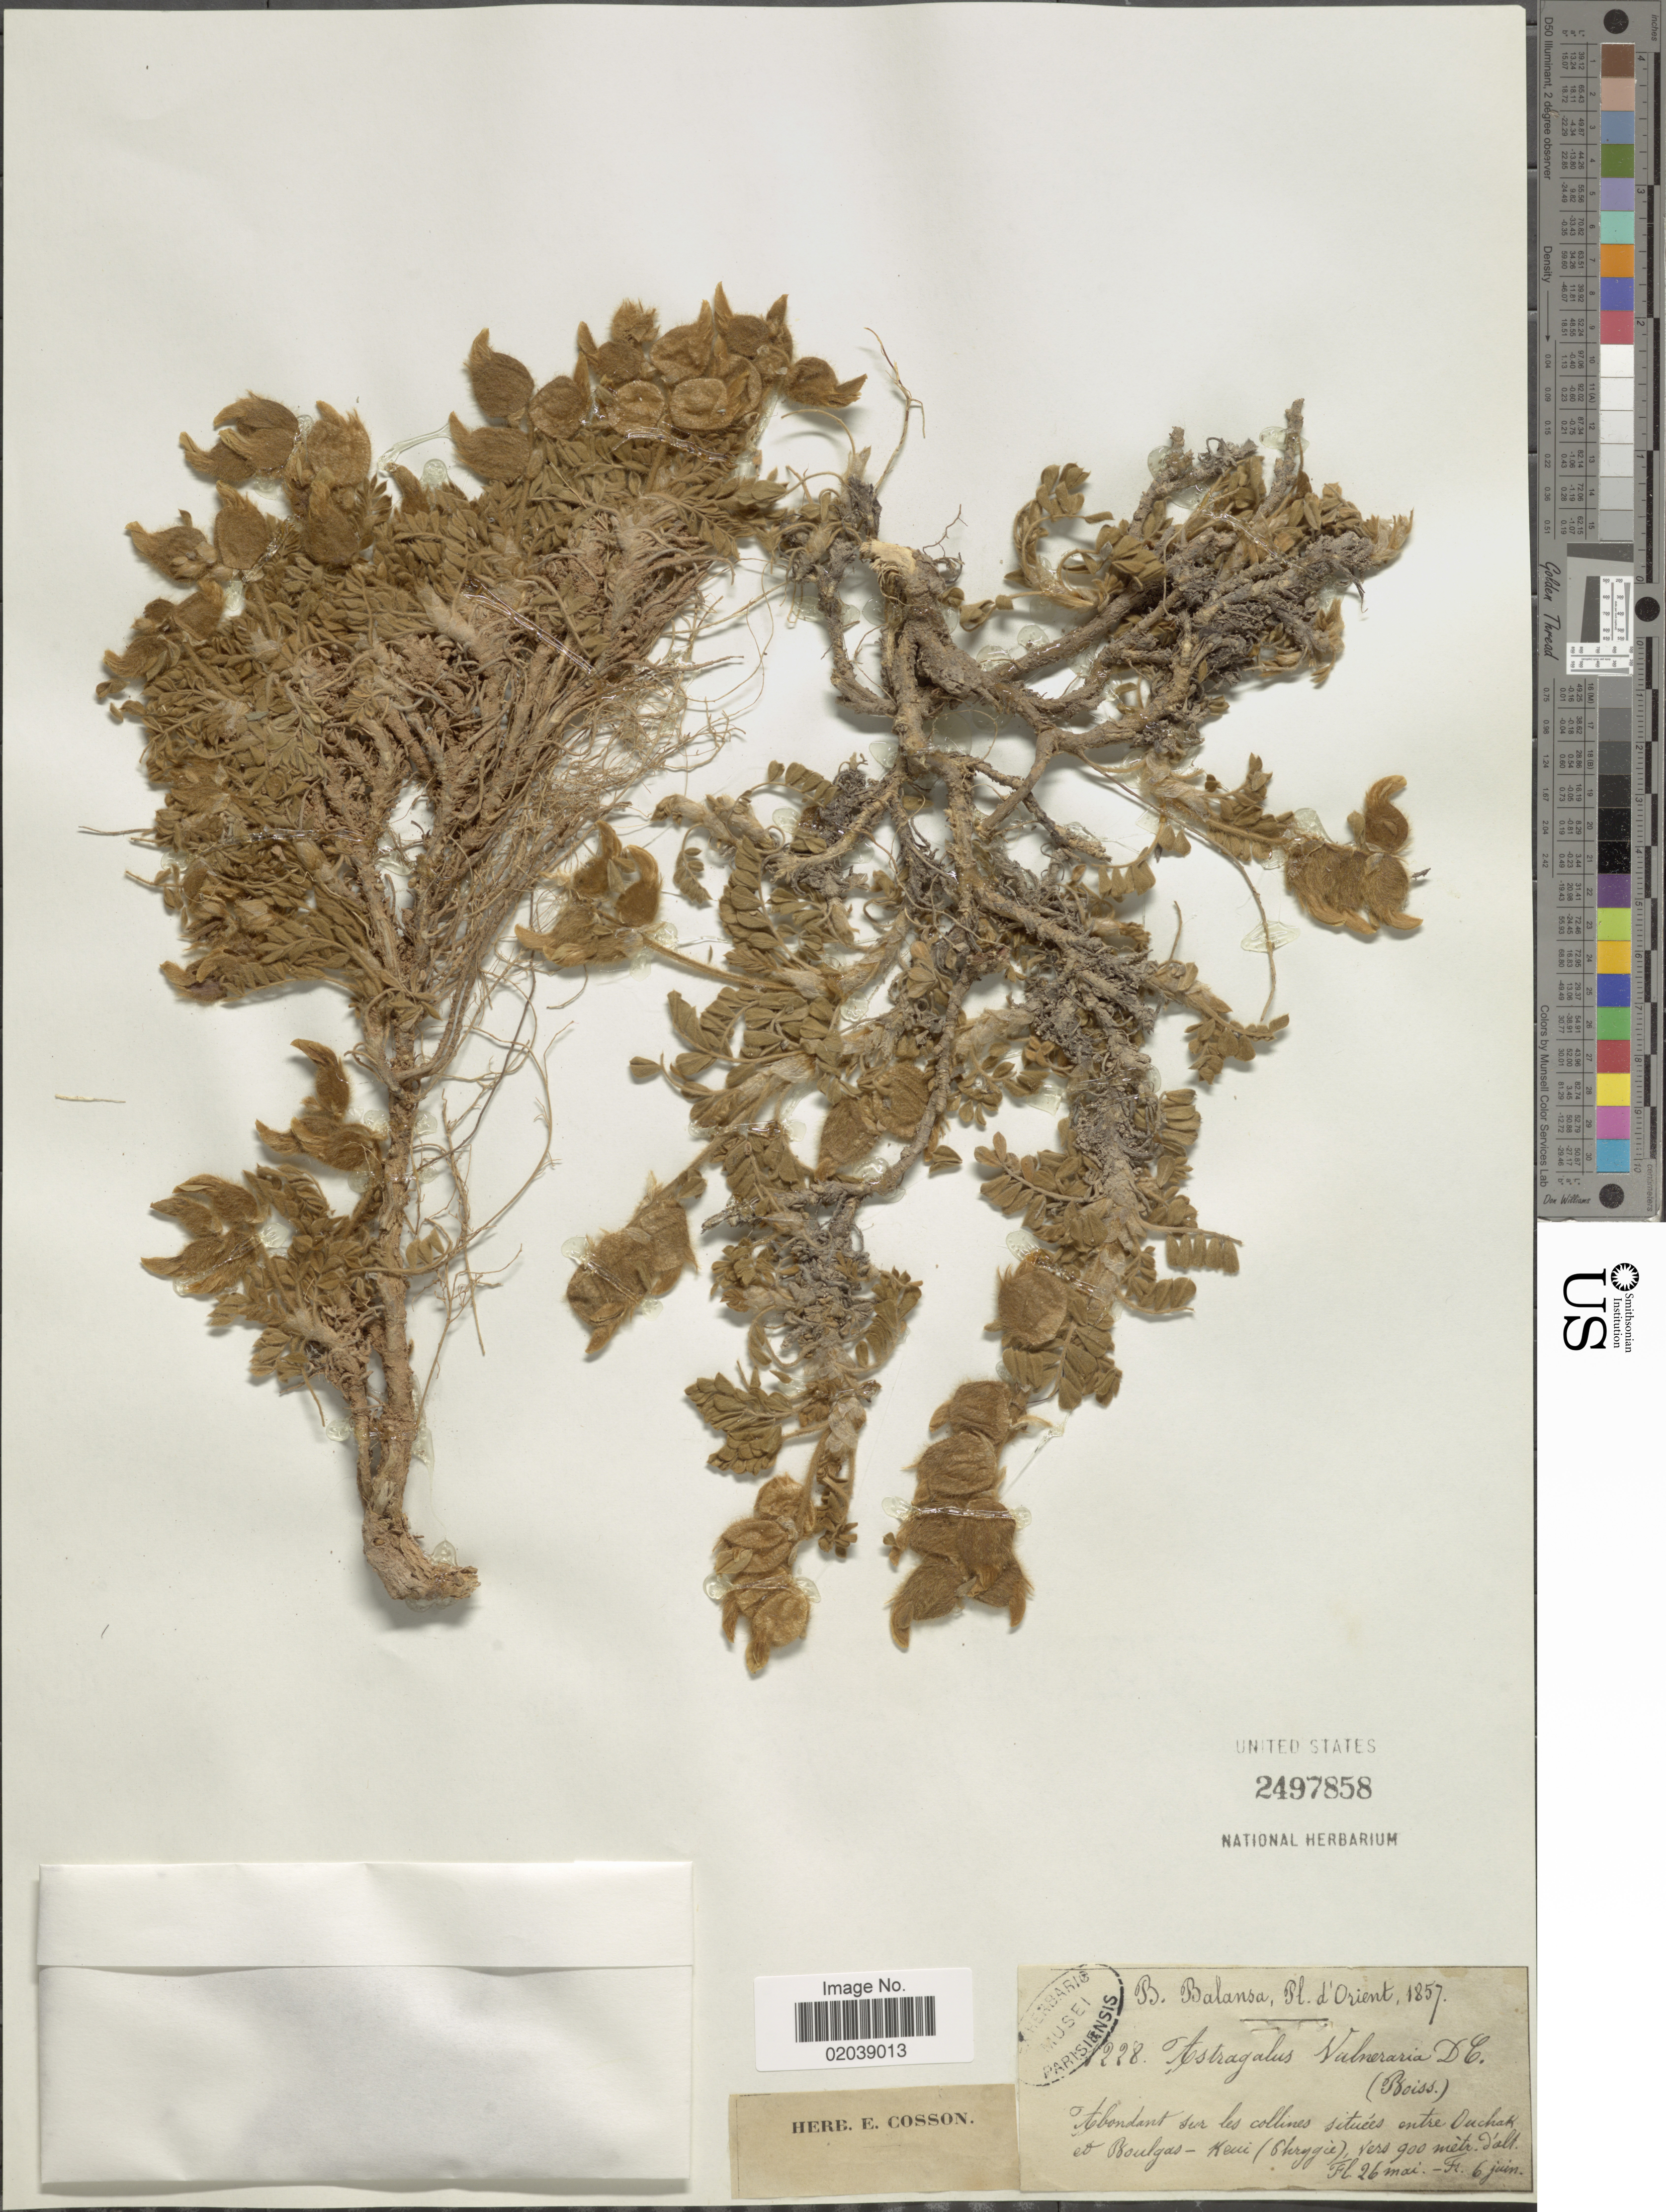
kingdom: Plantae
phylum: Tracheophyta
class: Magnoliopsida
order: Fabales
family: Fabaceae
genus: Astragalus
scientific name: Astragalus vulneraria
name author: DC.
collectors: B. Balansa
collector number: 1228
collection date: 1857-05-26/1857-06-06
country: Turkey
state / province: Usak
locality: Sur les collines situées entre Ouchak et Boulgas-Keui (Phrygie)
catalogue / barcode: US 2497858